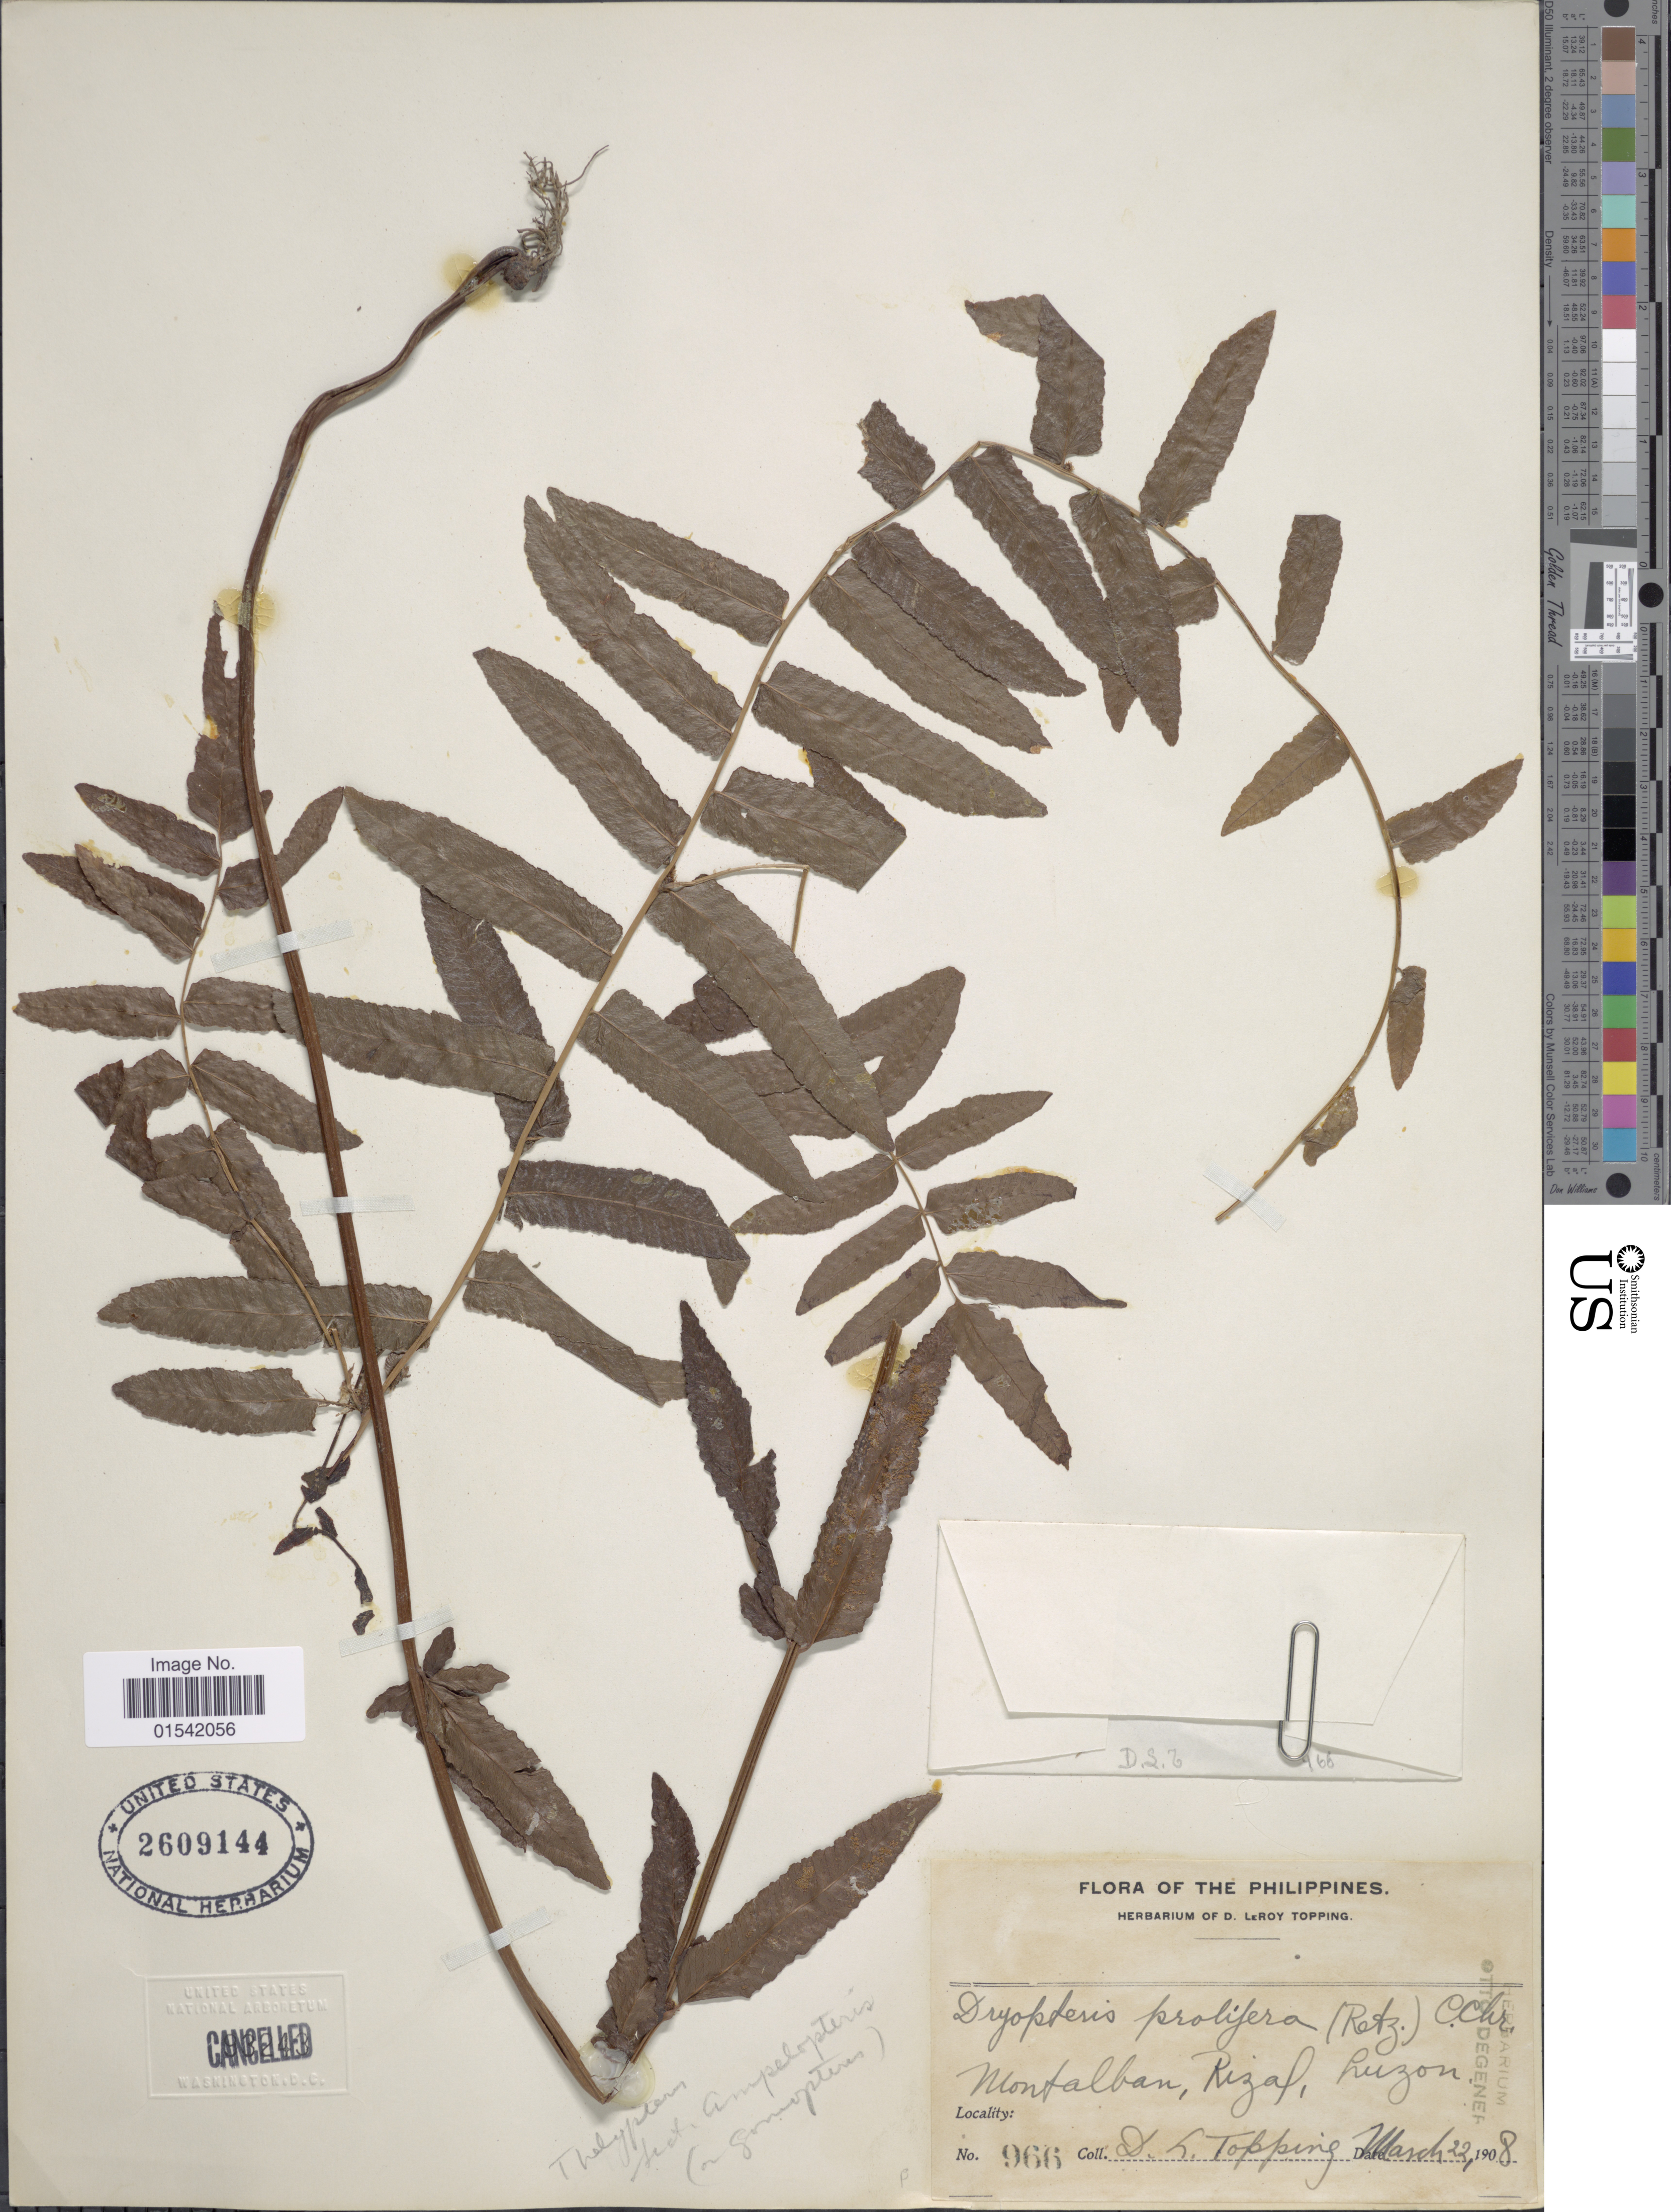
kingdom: Plantae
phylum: Tracheophyta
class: Polypodiopsida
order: Polypodiales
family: Thelypteridaceae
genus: Ampelopteris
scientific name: Ampelopteris prolifera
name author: (Retz.) Copel.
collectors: D. L. Topping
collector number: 966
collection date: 1908-03-22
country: Philippines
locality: Montalban, Rizal, Luzon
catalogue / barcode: US 2609144